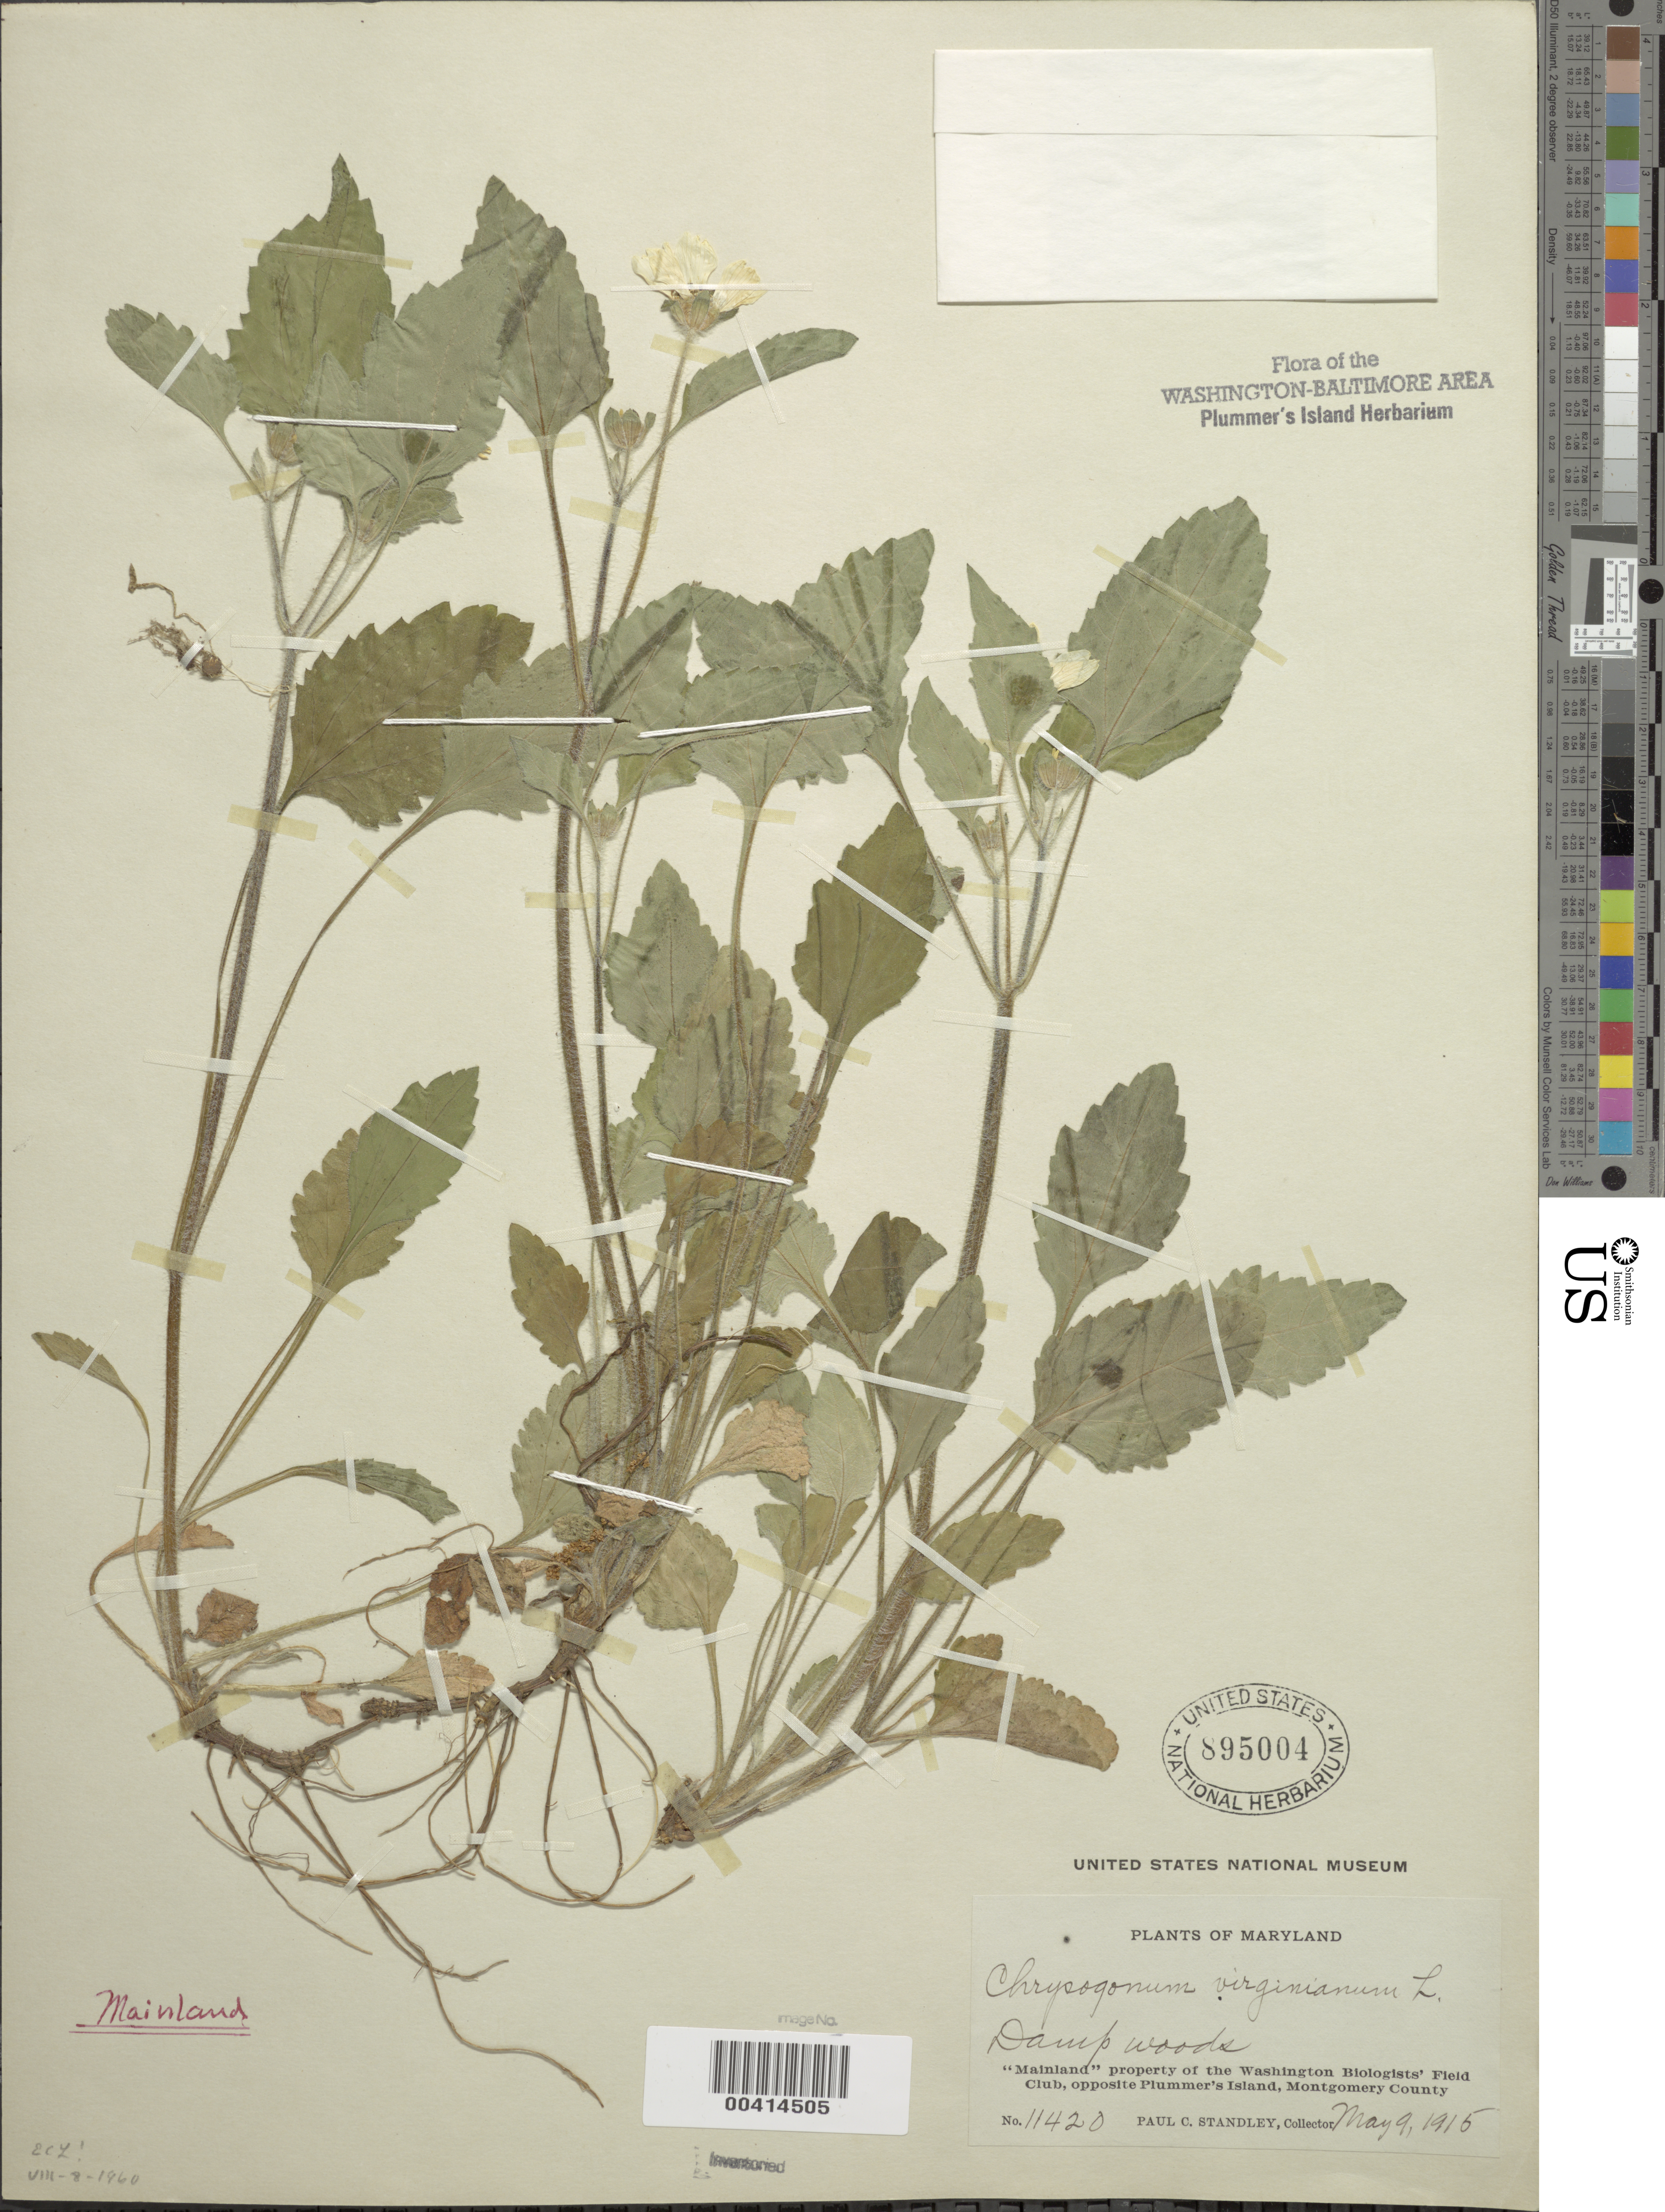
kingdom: Plantae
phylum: Tracheophyta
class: Magnoliopsida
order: Asterales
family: Asteraceae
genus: Chrysogonum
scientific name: Chrysogonum virginianum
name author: L.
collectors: P. C. Standley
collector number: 11420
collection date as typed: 09 May 1915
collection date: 1915-05-09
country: United States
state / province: Maryland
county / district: Montgomery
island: Plummers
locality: Plummer's Island C. & O. Canal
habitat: Damp woods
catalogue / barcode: US 895004